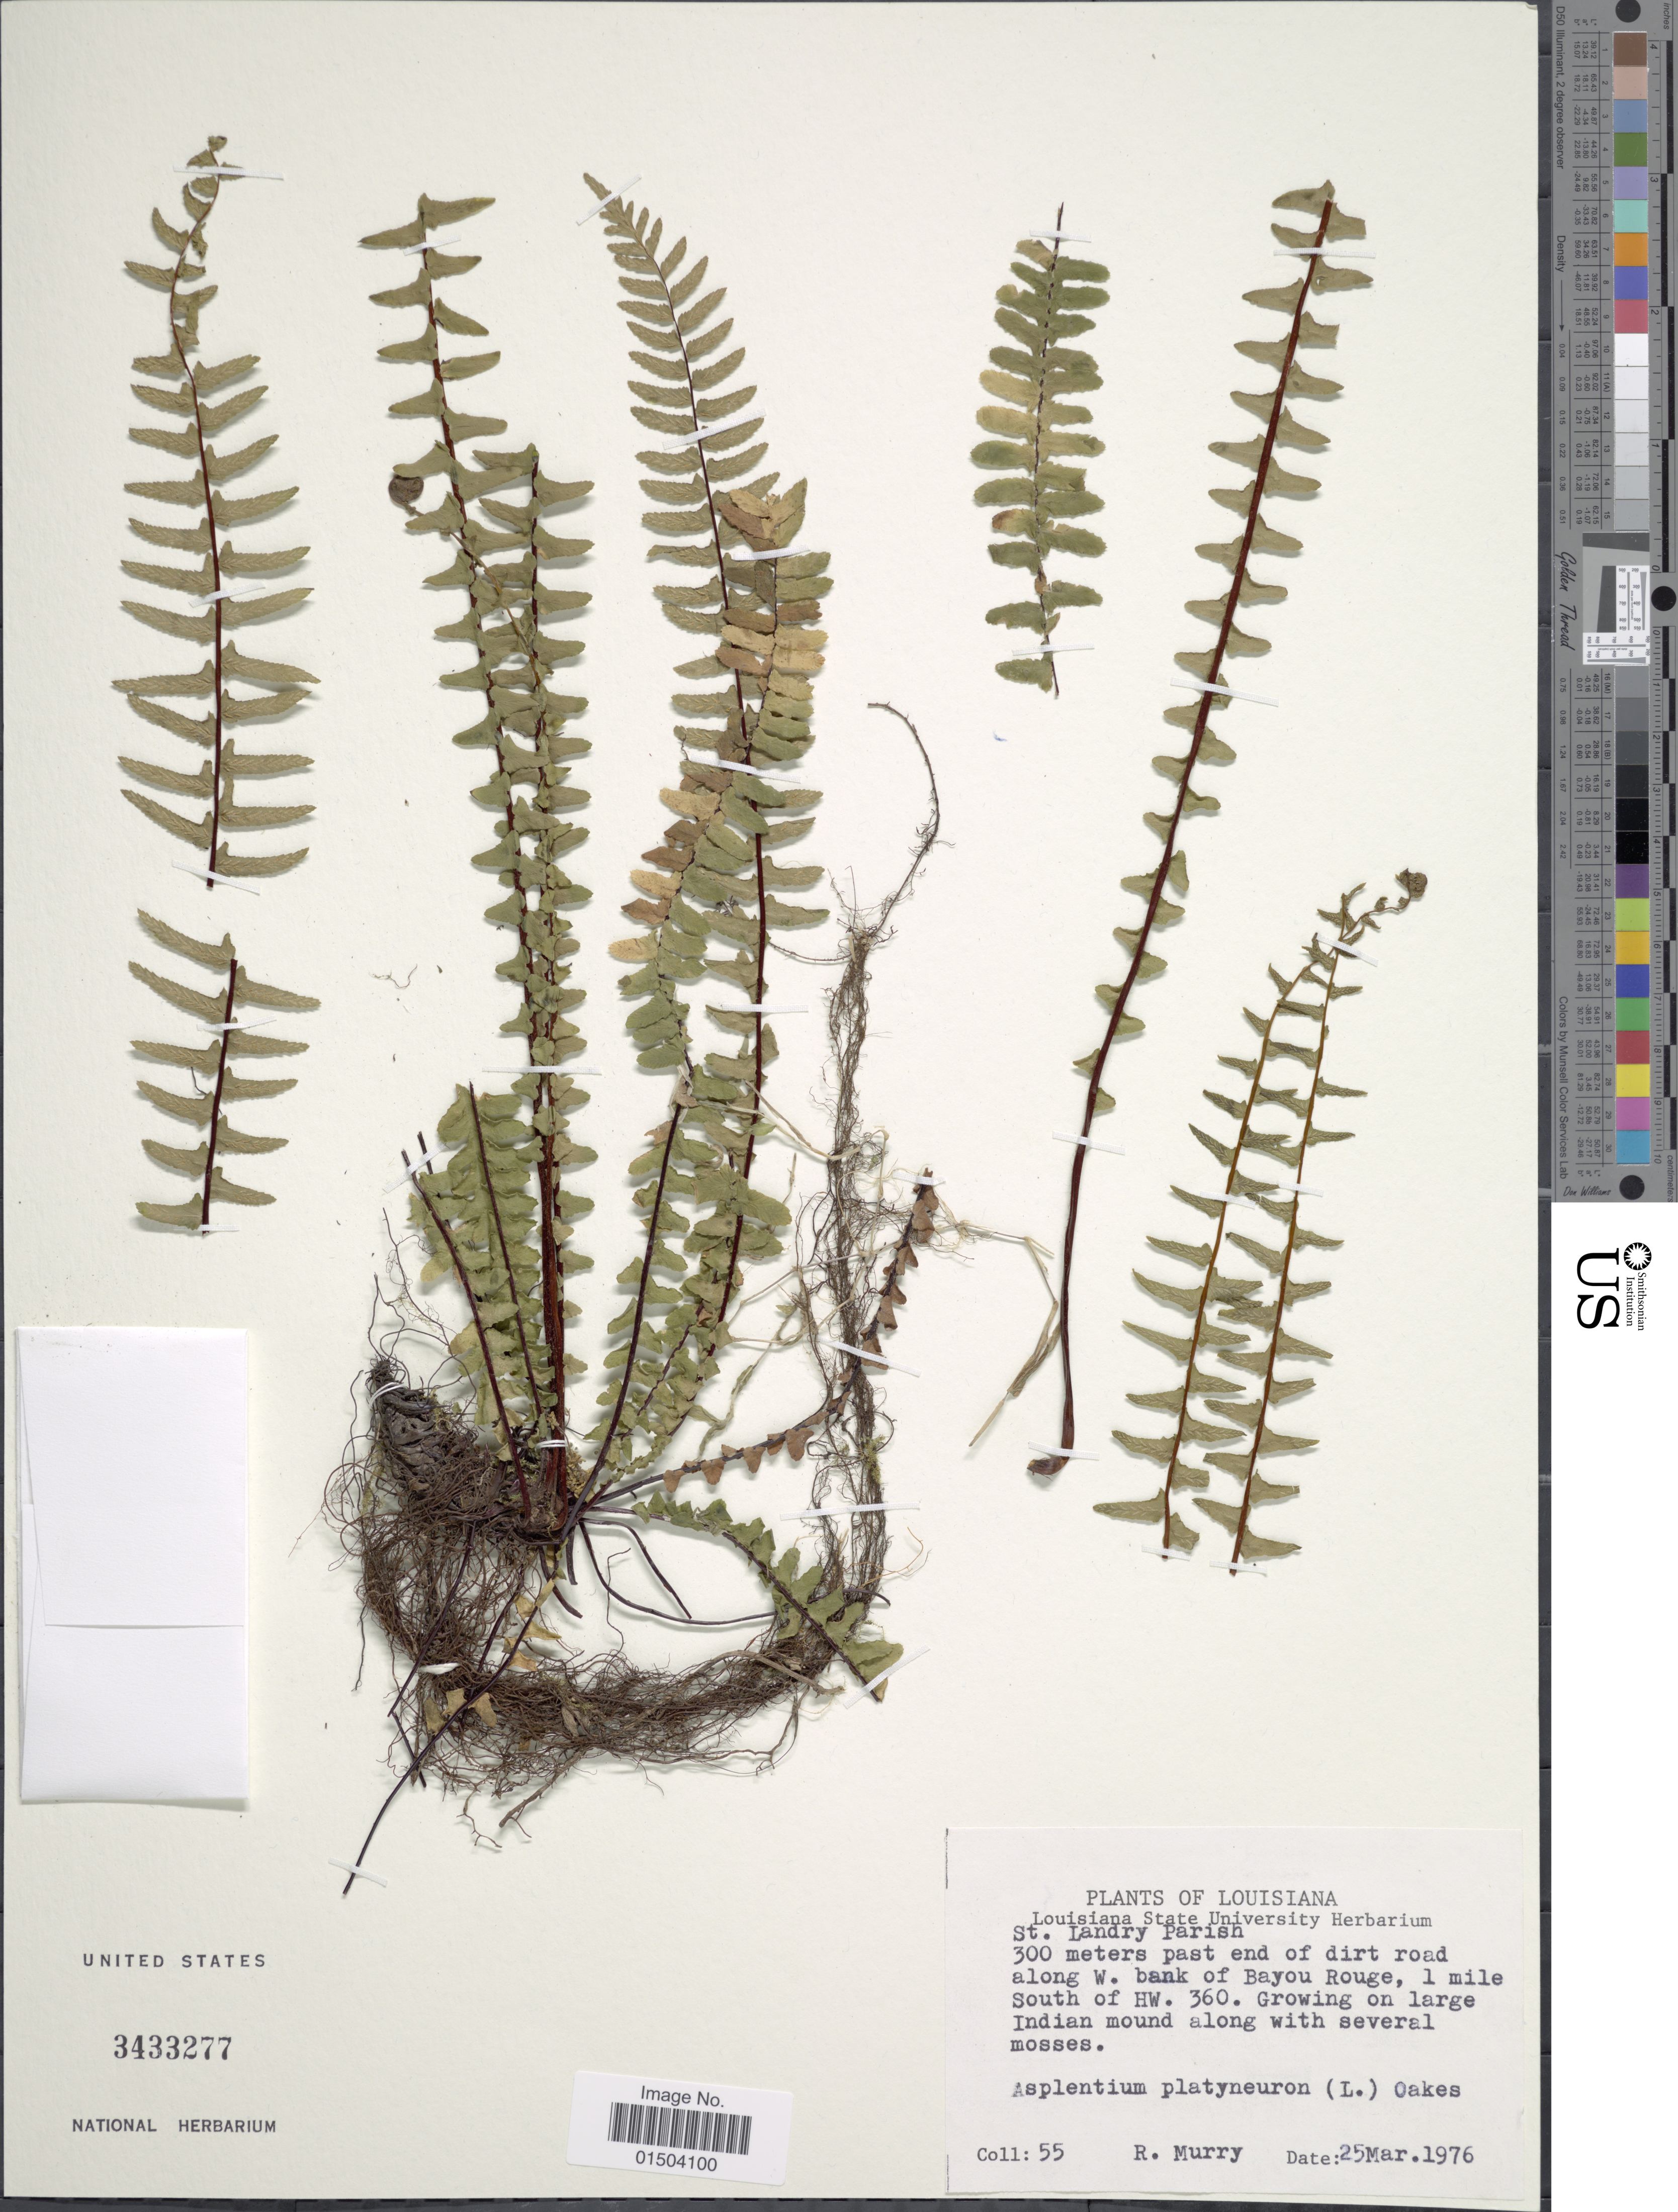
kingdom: Plantae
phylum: Tracheophyta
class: Polypodiopsida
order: Polypodiales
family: Aspleniaceae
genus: Asplenium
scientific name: Asplenium platyneuron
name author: (L.) Britton, Stearns & Poggenb.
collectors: R. Murry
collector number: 55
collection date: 1976-03-25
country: United States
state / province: Louisiana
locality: St. Landry Parish. 300 meters past end of dirt road along W. bank of Bayou Rouge, 1 mile South of HW. 360.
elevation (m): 300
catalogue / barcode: US 3433277